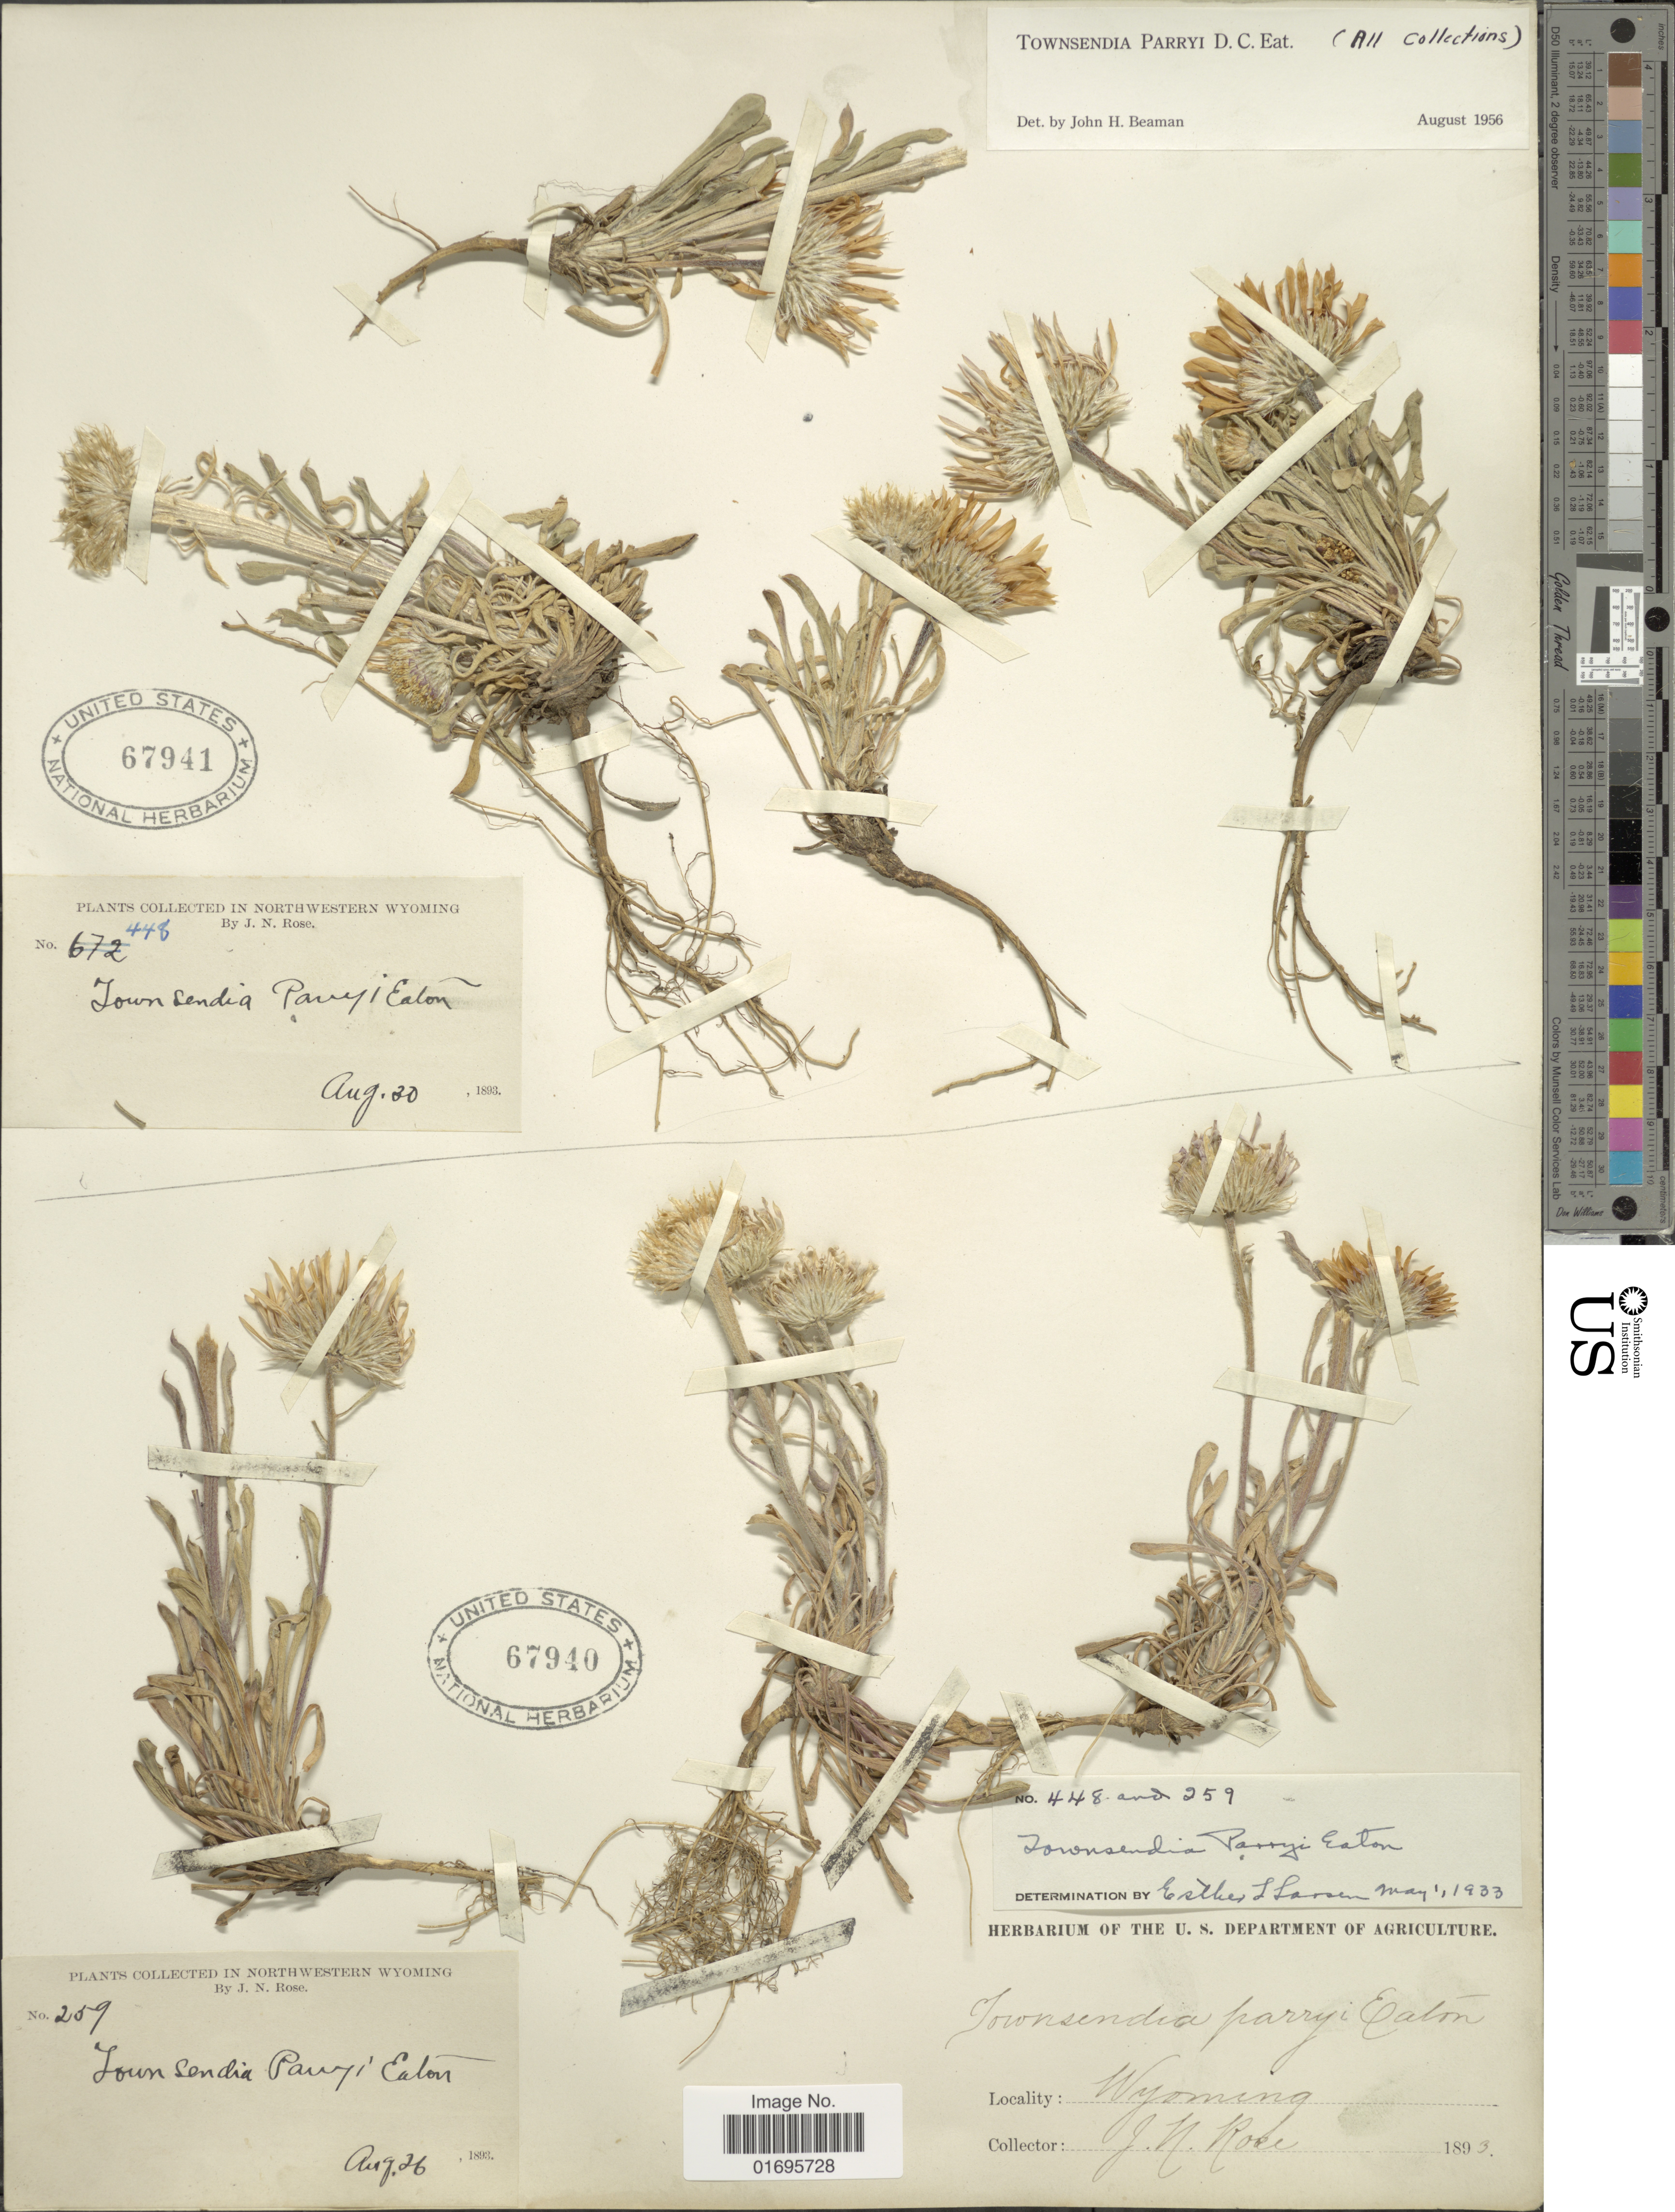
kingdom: Plantae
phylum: Tracheophyta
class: Magnoliopsida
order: Asterales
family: Asteraceae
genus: Townsendia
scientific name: Townsendia parryi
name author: D.C. Eaton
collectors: J. N. Rose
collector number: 448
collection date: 1893-08-30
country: United States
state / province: Wyoming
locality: Northwestern Wyoming.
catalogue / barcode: US 67941-2